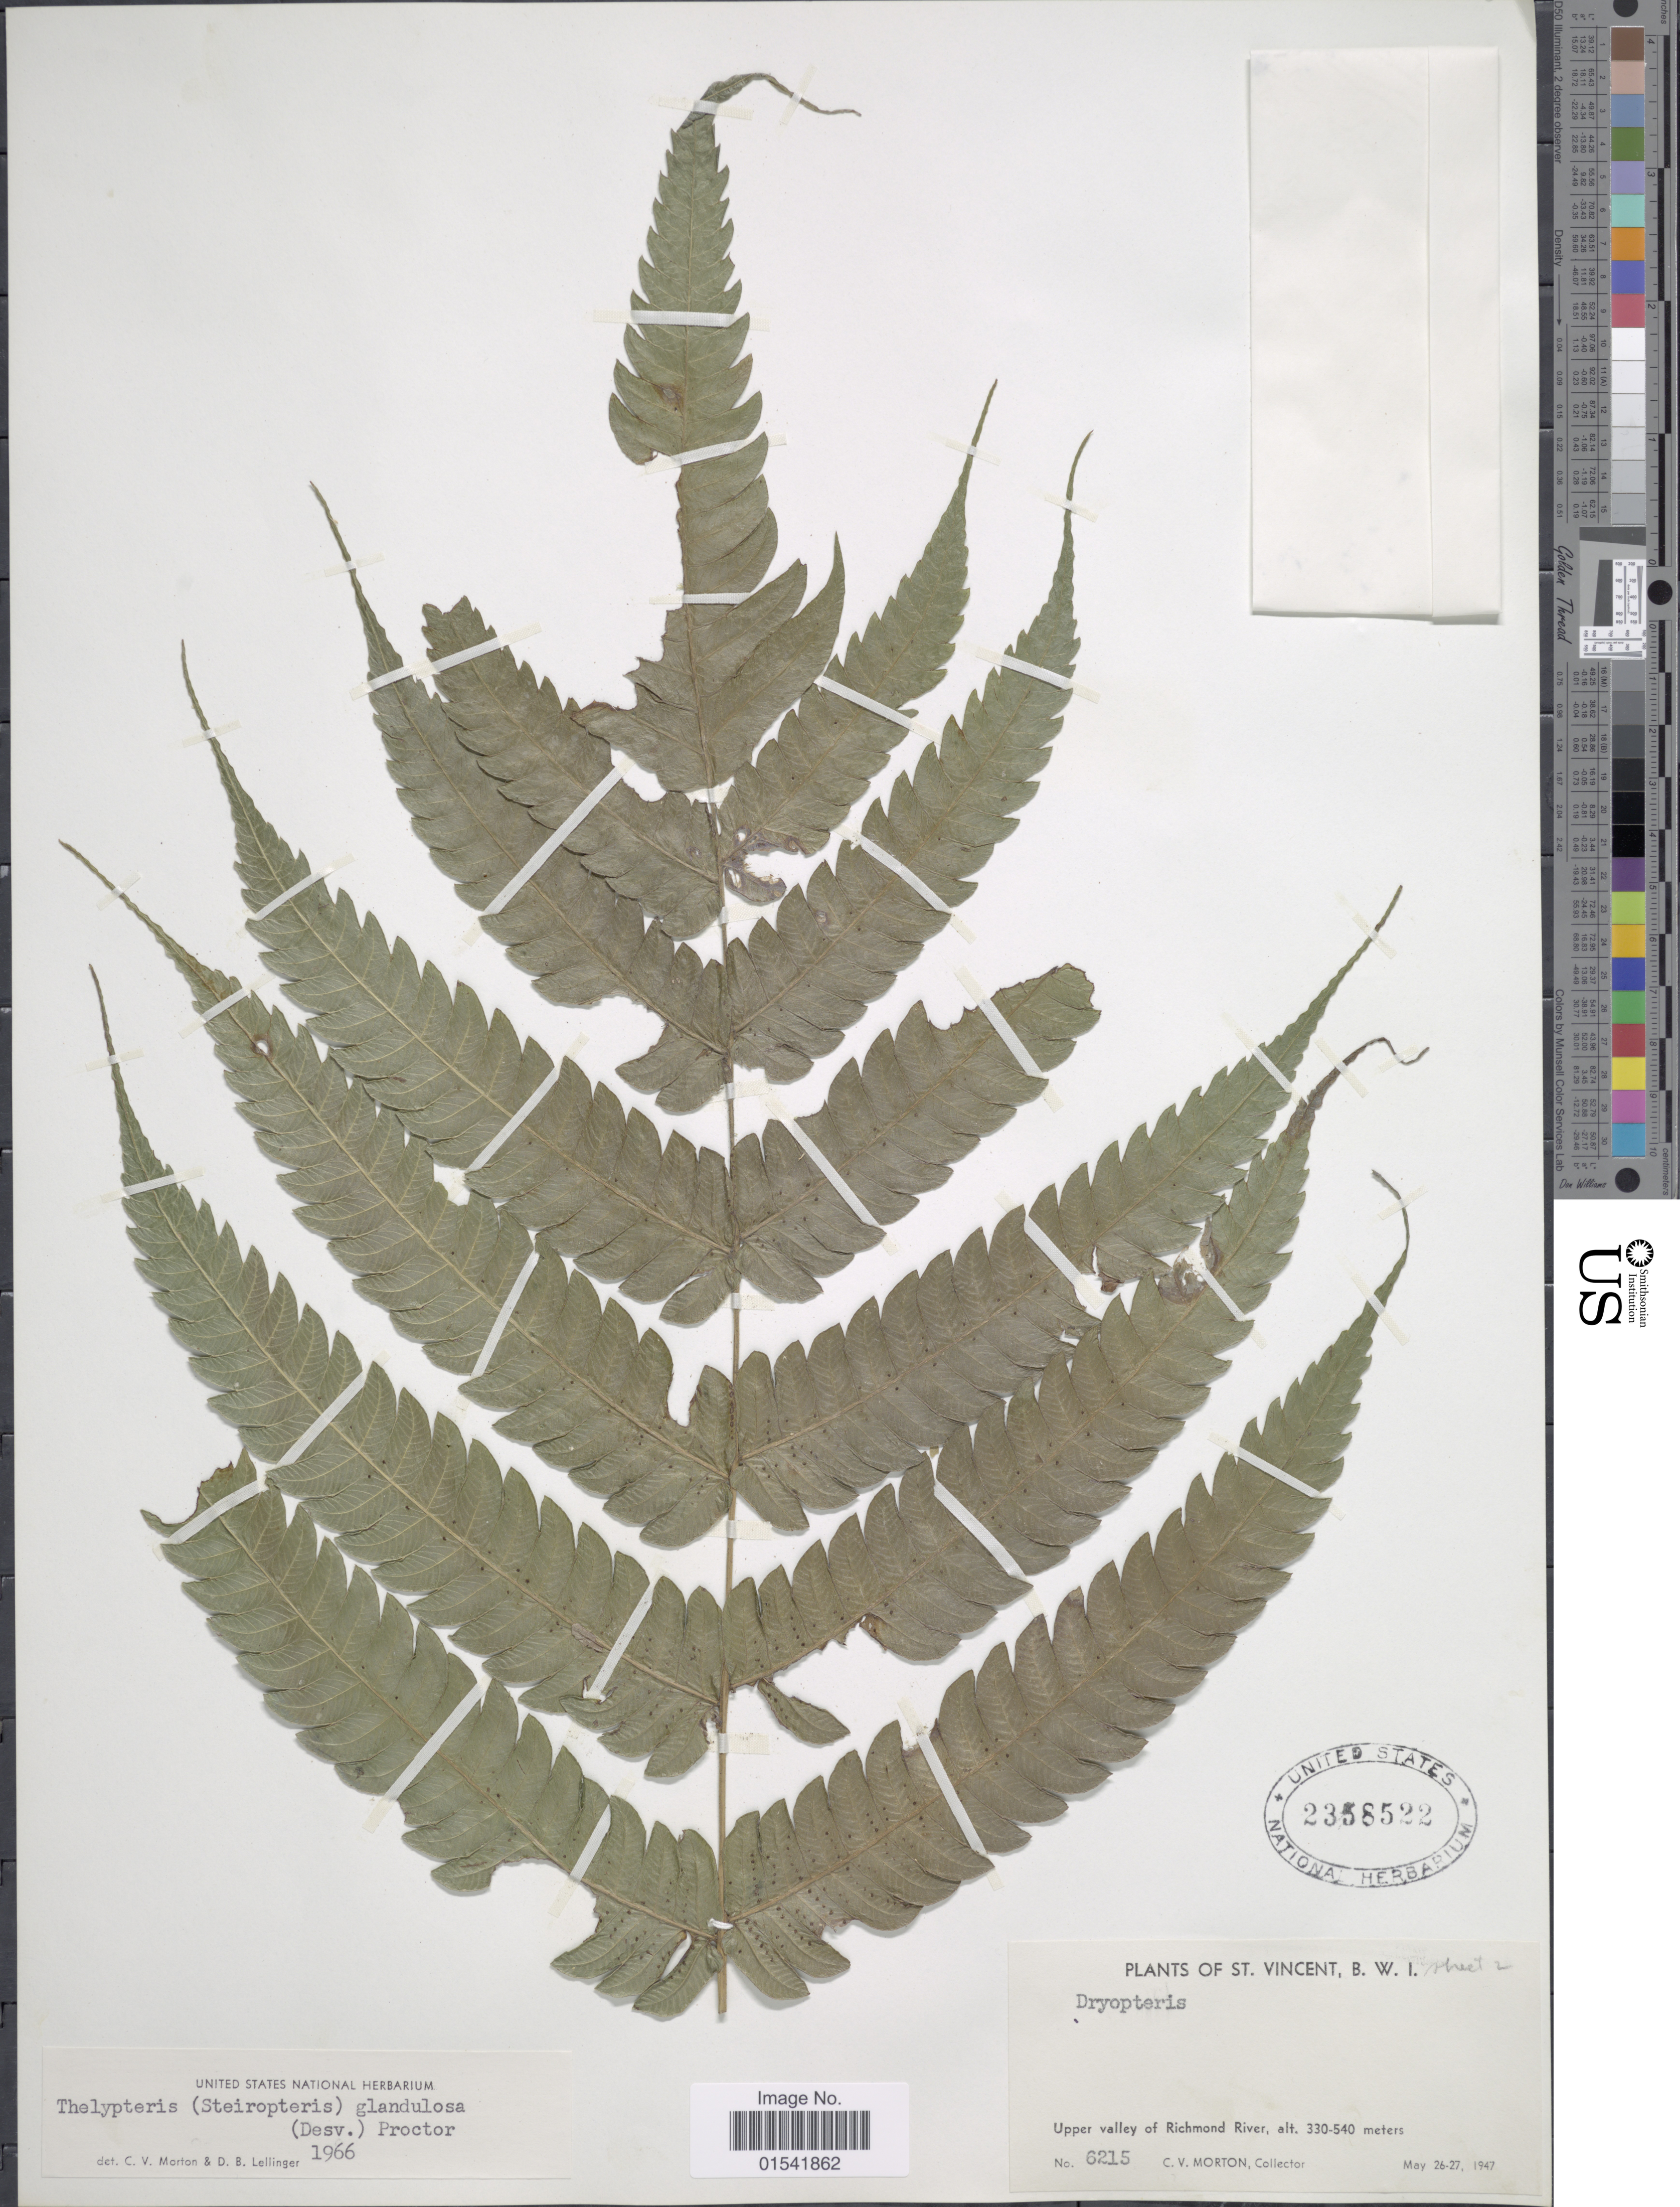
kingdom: Plantae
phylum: Tracheophyta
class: Polypodiopsida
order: Polypodiales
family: Thelypteridaceae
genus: Steiropteris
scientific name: Steiropteris glandulosa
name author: (Hook. f.) Pic. Serm.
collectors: C. V. Morton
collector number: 6215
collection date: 1947-05-26/1947-05-27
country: St. Vincent - Grenadines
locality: St. Vincent, B.W.I., Upper valley of Richmond River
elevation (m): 330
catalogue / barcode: US 2358522